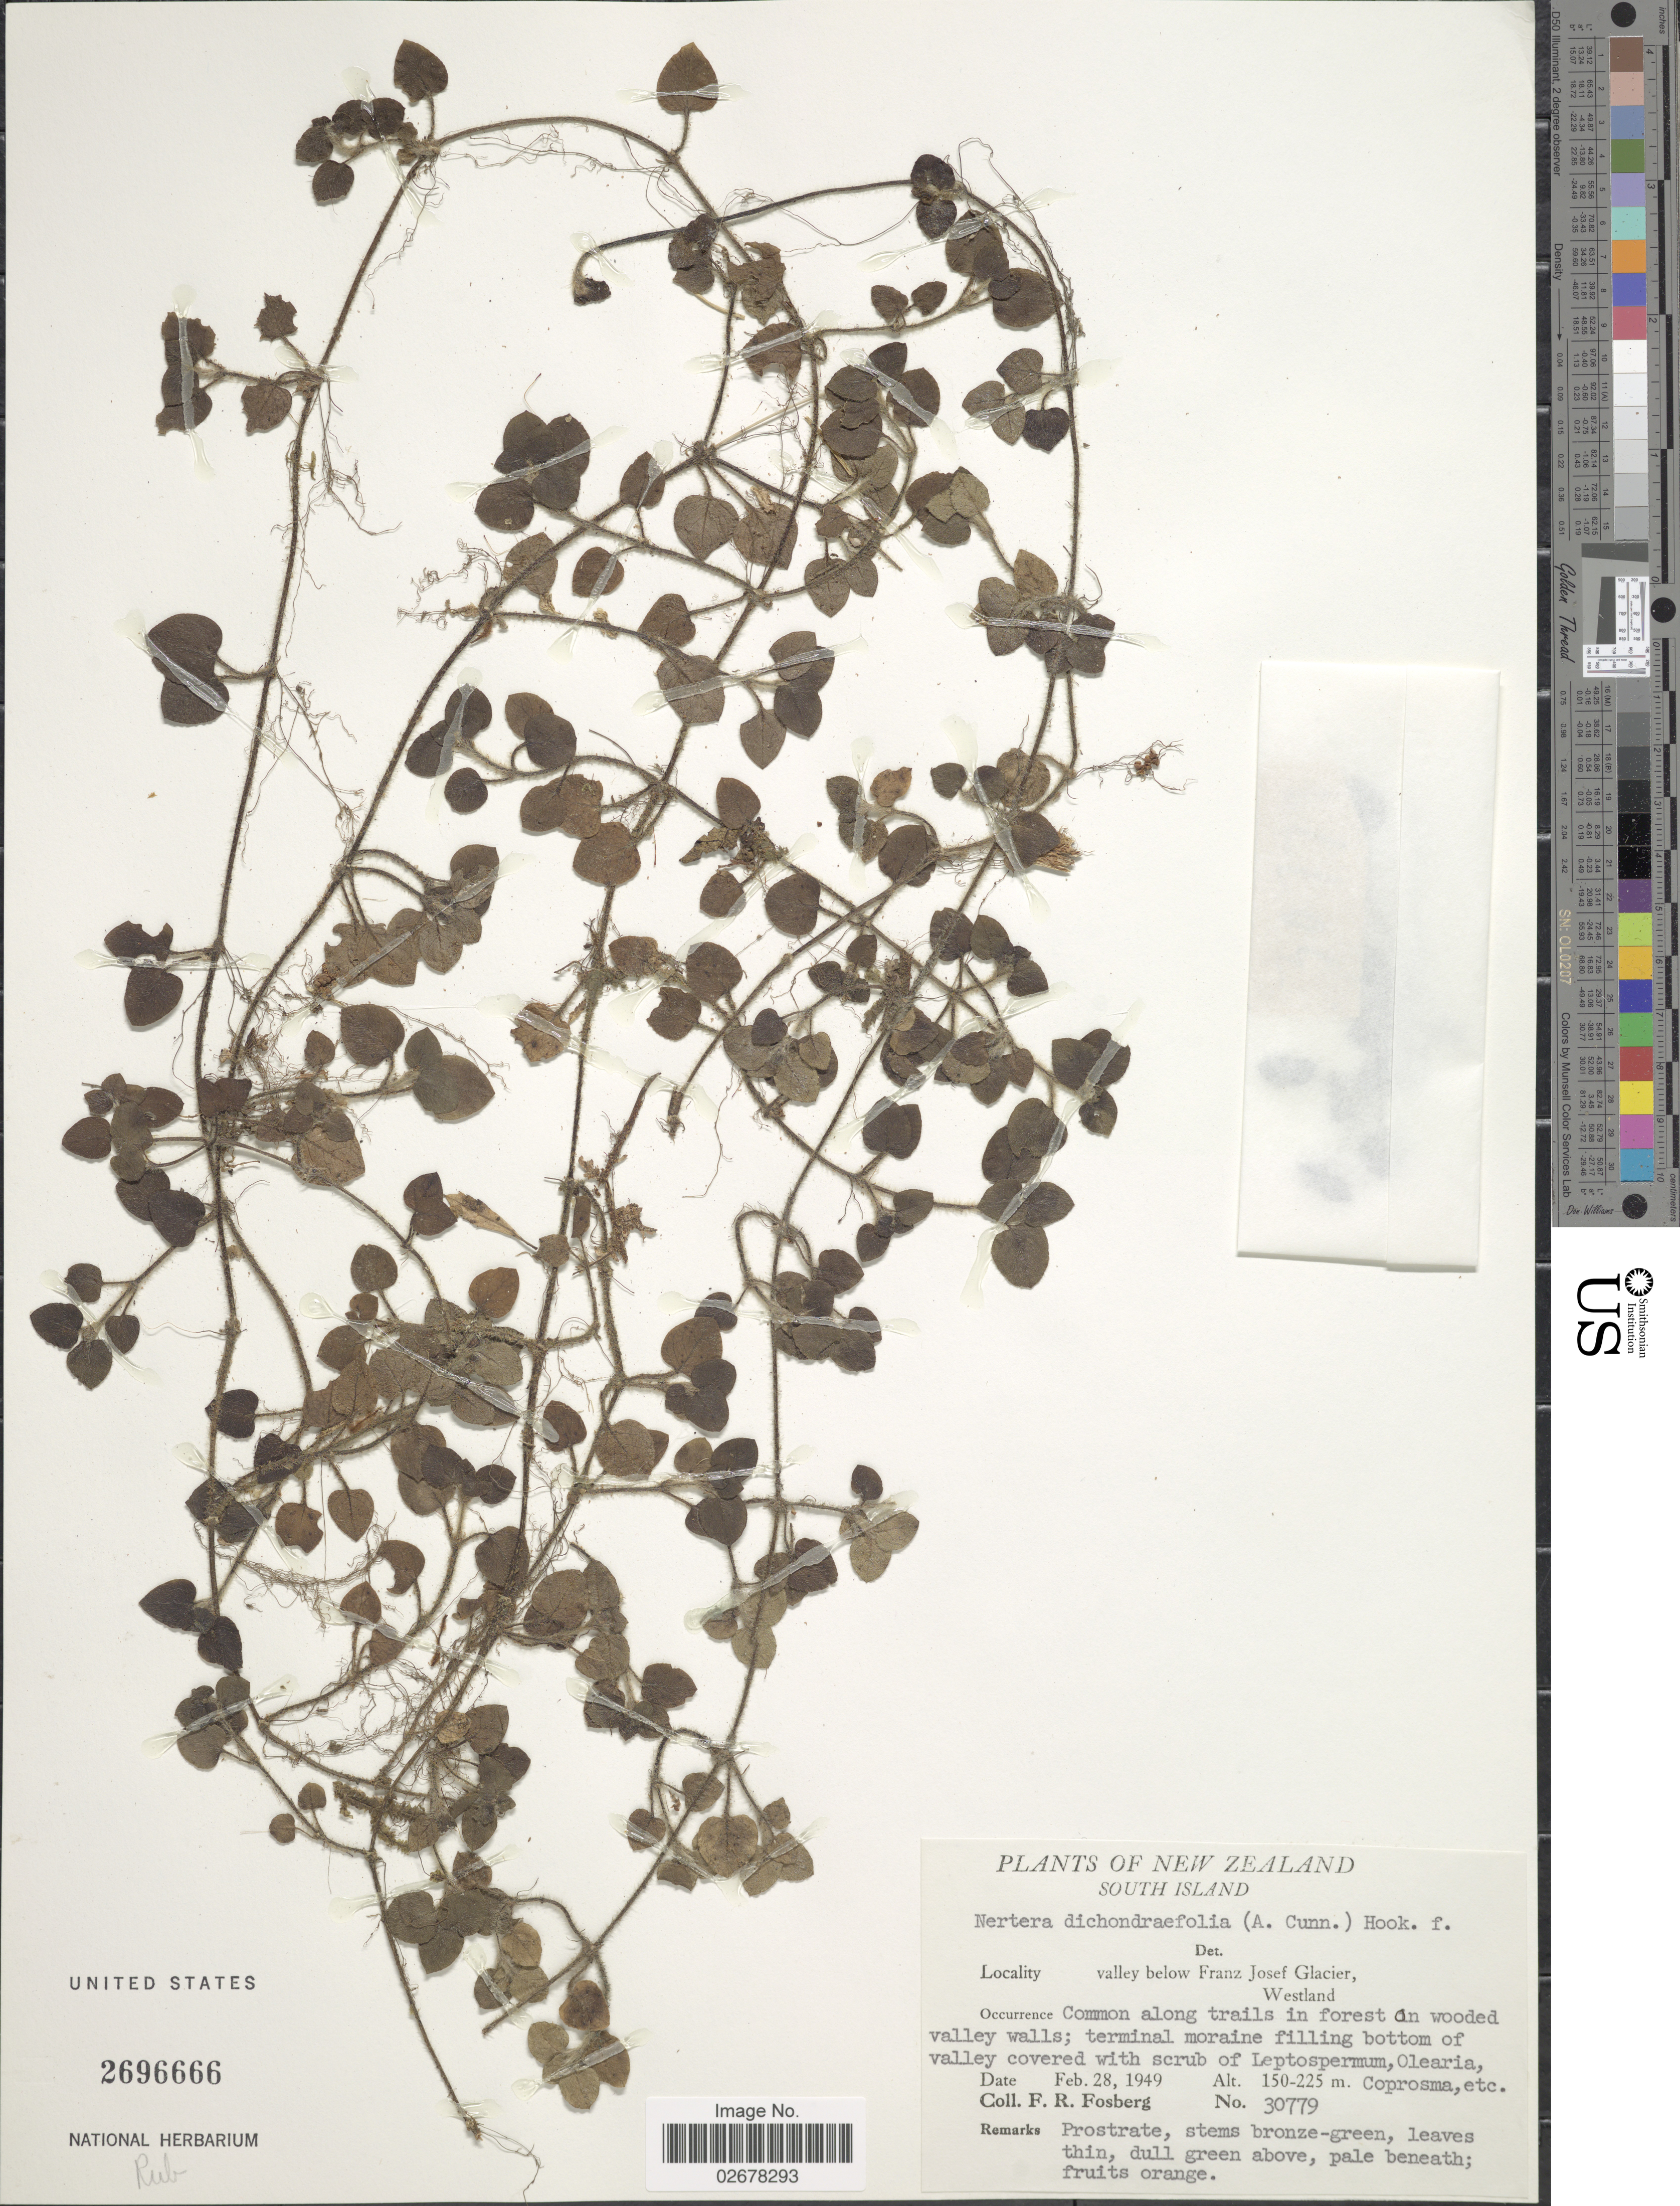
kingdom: Plantae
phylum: Tracheophyta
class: Magnoliopsida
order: Gentianales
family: Rubiaceae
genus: Nertera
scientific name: Nertera dichondrifolia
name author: Hook. f.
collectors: F. R. Fosberg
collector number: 30779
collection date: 1949-02-28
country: New Zealand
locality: South Island, valley below Franz Josef Glacier, Westland, common along trails in forest on wooded valley walls.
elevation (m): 150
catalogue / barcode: US 2696666